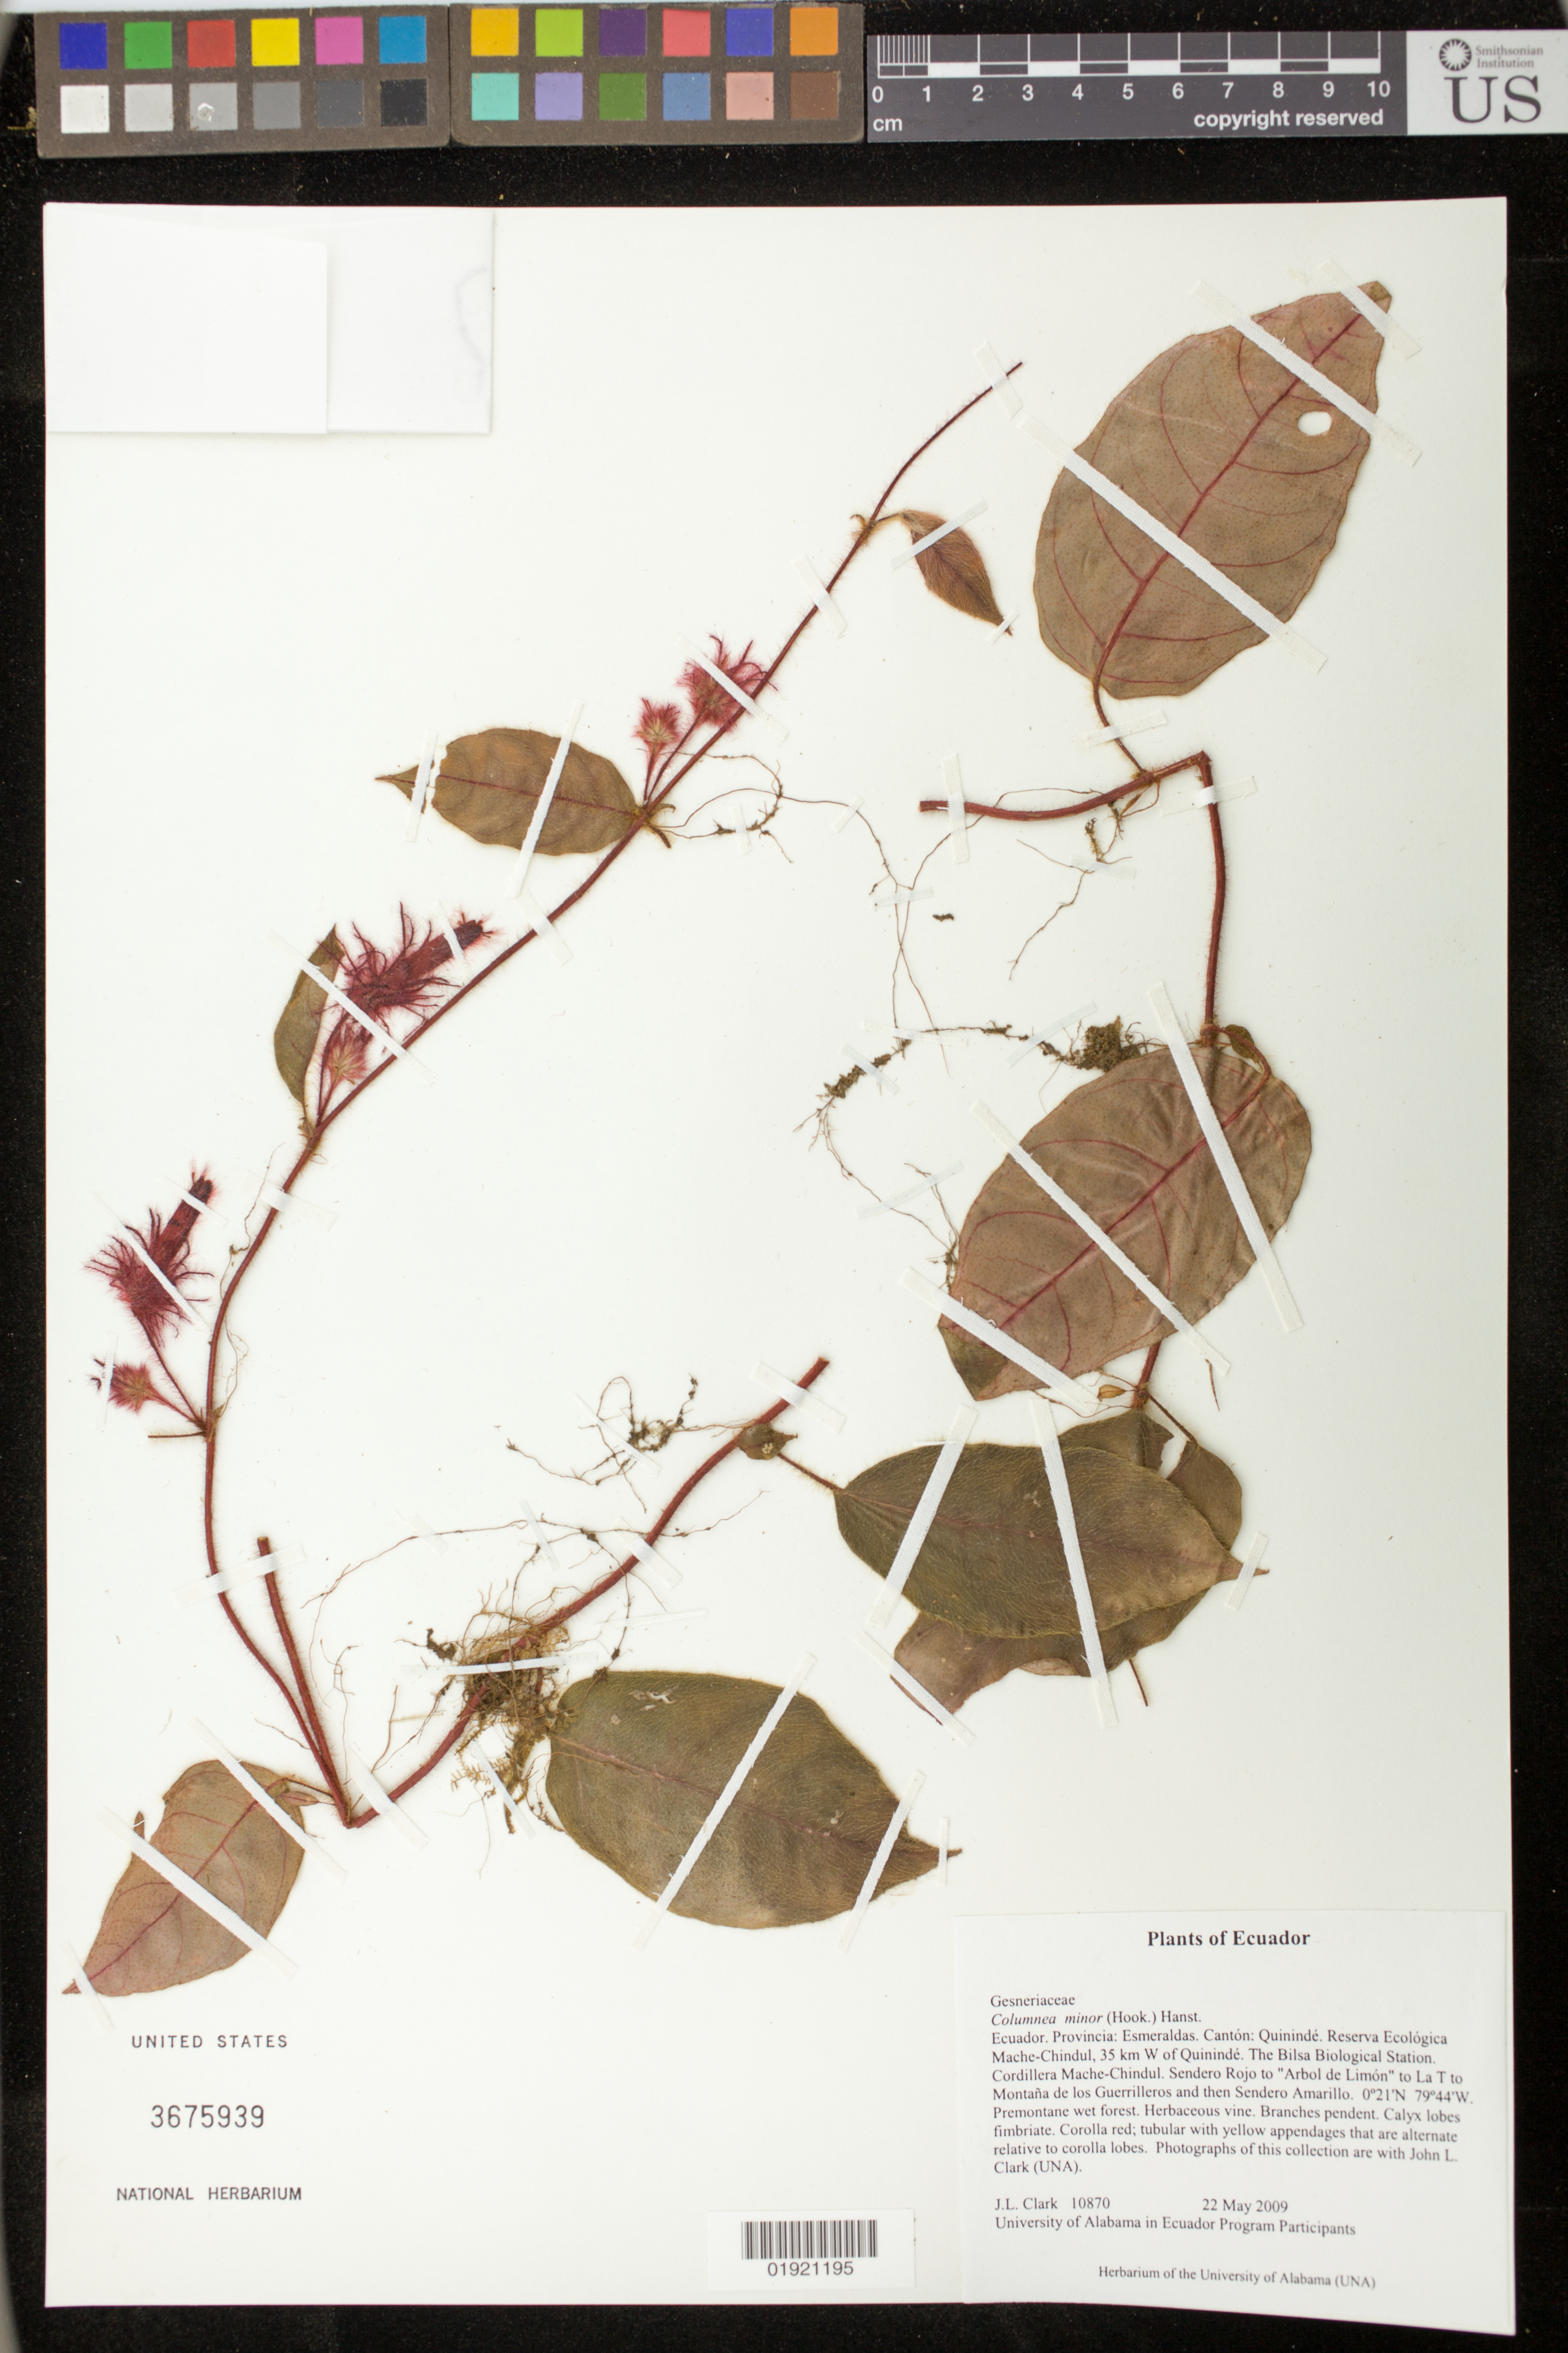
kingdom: Plantae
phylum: Tracheophyta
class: Magnoliopsida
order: Lamiales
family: Gesneriaceae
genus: Columnea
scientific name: Columnea minor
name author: (Hook.) Hanst.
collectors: J. L. Clark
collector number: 10870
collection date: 2009-05-22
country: Ecuador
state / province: Esmeraldas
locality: Canton: Quininde. Reserva Ecologica Mache-Chindul, 35 km W of Quininde. The Bilsa Biological Station. Cordillera Mache-Chindul. Sendero Rojo to "Arbol de Limon" to La T to Montana de los Guerrilleros and then Sendero Amarillo.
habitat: Premontane wet forest.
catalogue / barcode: US 3675939